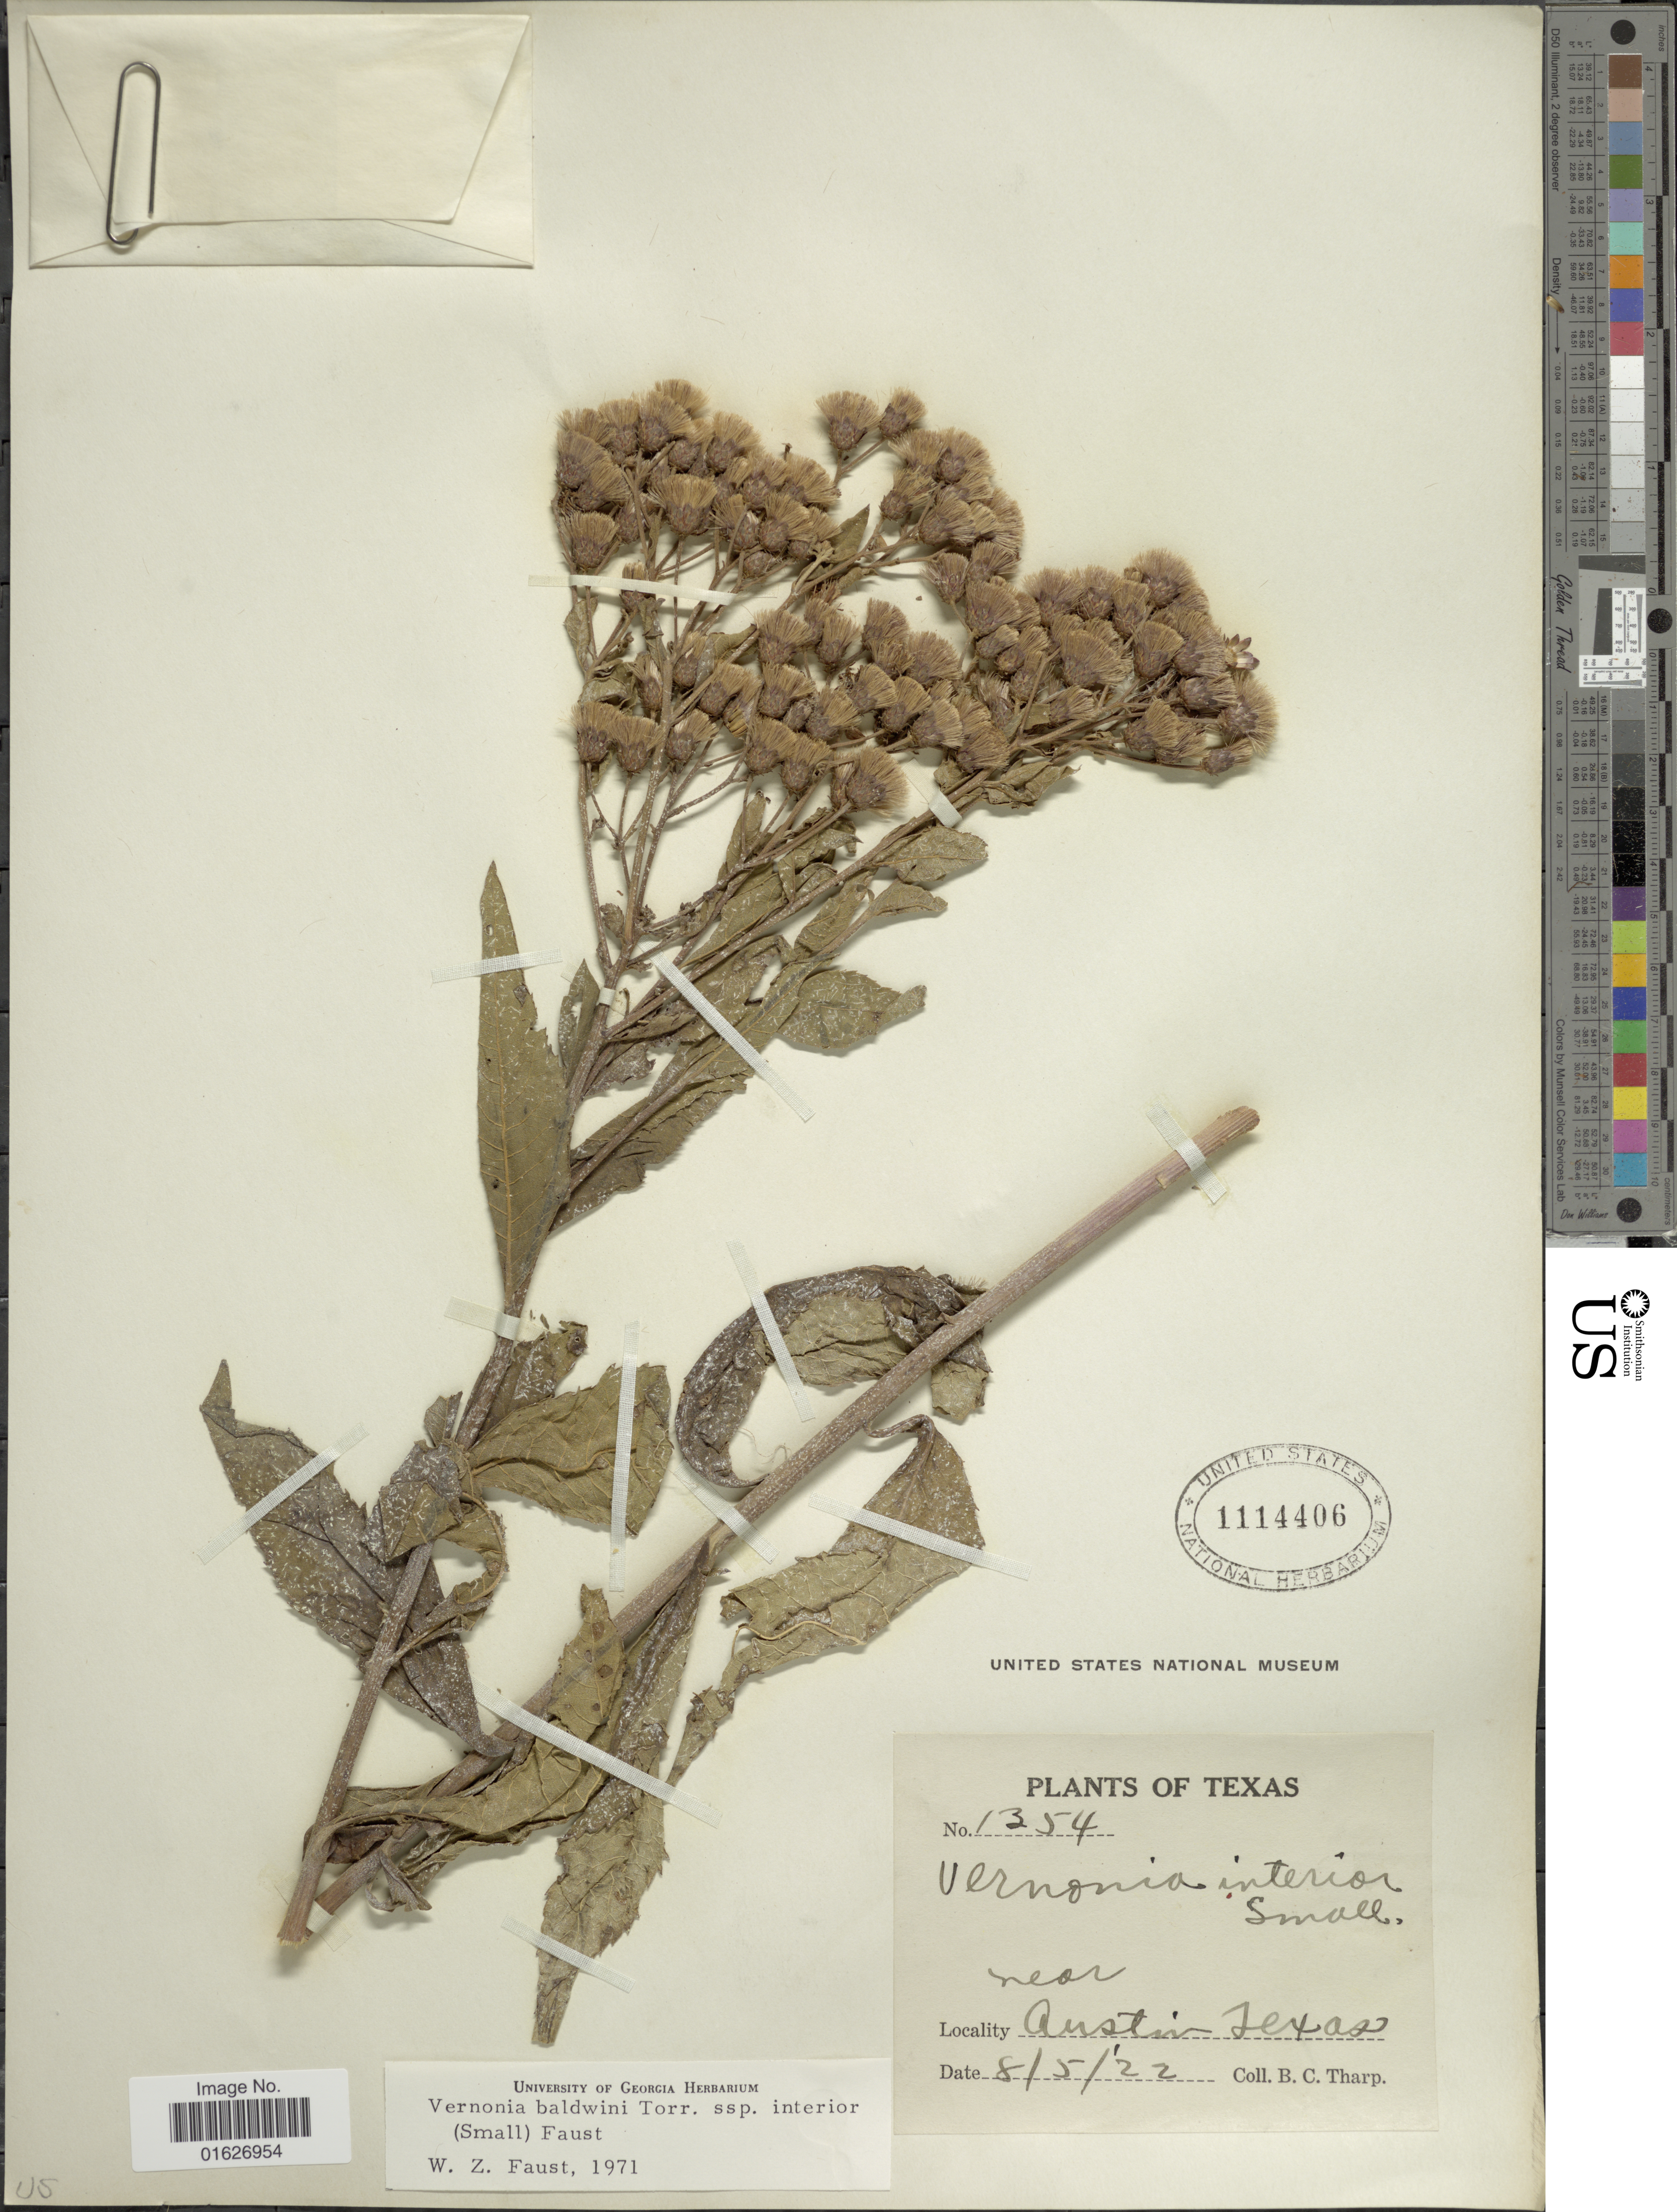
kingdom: Plantae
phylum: Tracheophyta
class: Magnoliopsida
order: Asterales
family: Asteraceae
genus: Vernonia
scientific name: Vernonia baldwinii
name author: Torr.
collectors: B. C. Tharp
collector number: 1354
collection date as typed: Transcribed d/m/y: 5/8/22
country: United States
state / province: Texas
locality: Near Austin.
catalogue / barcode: US 1114406